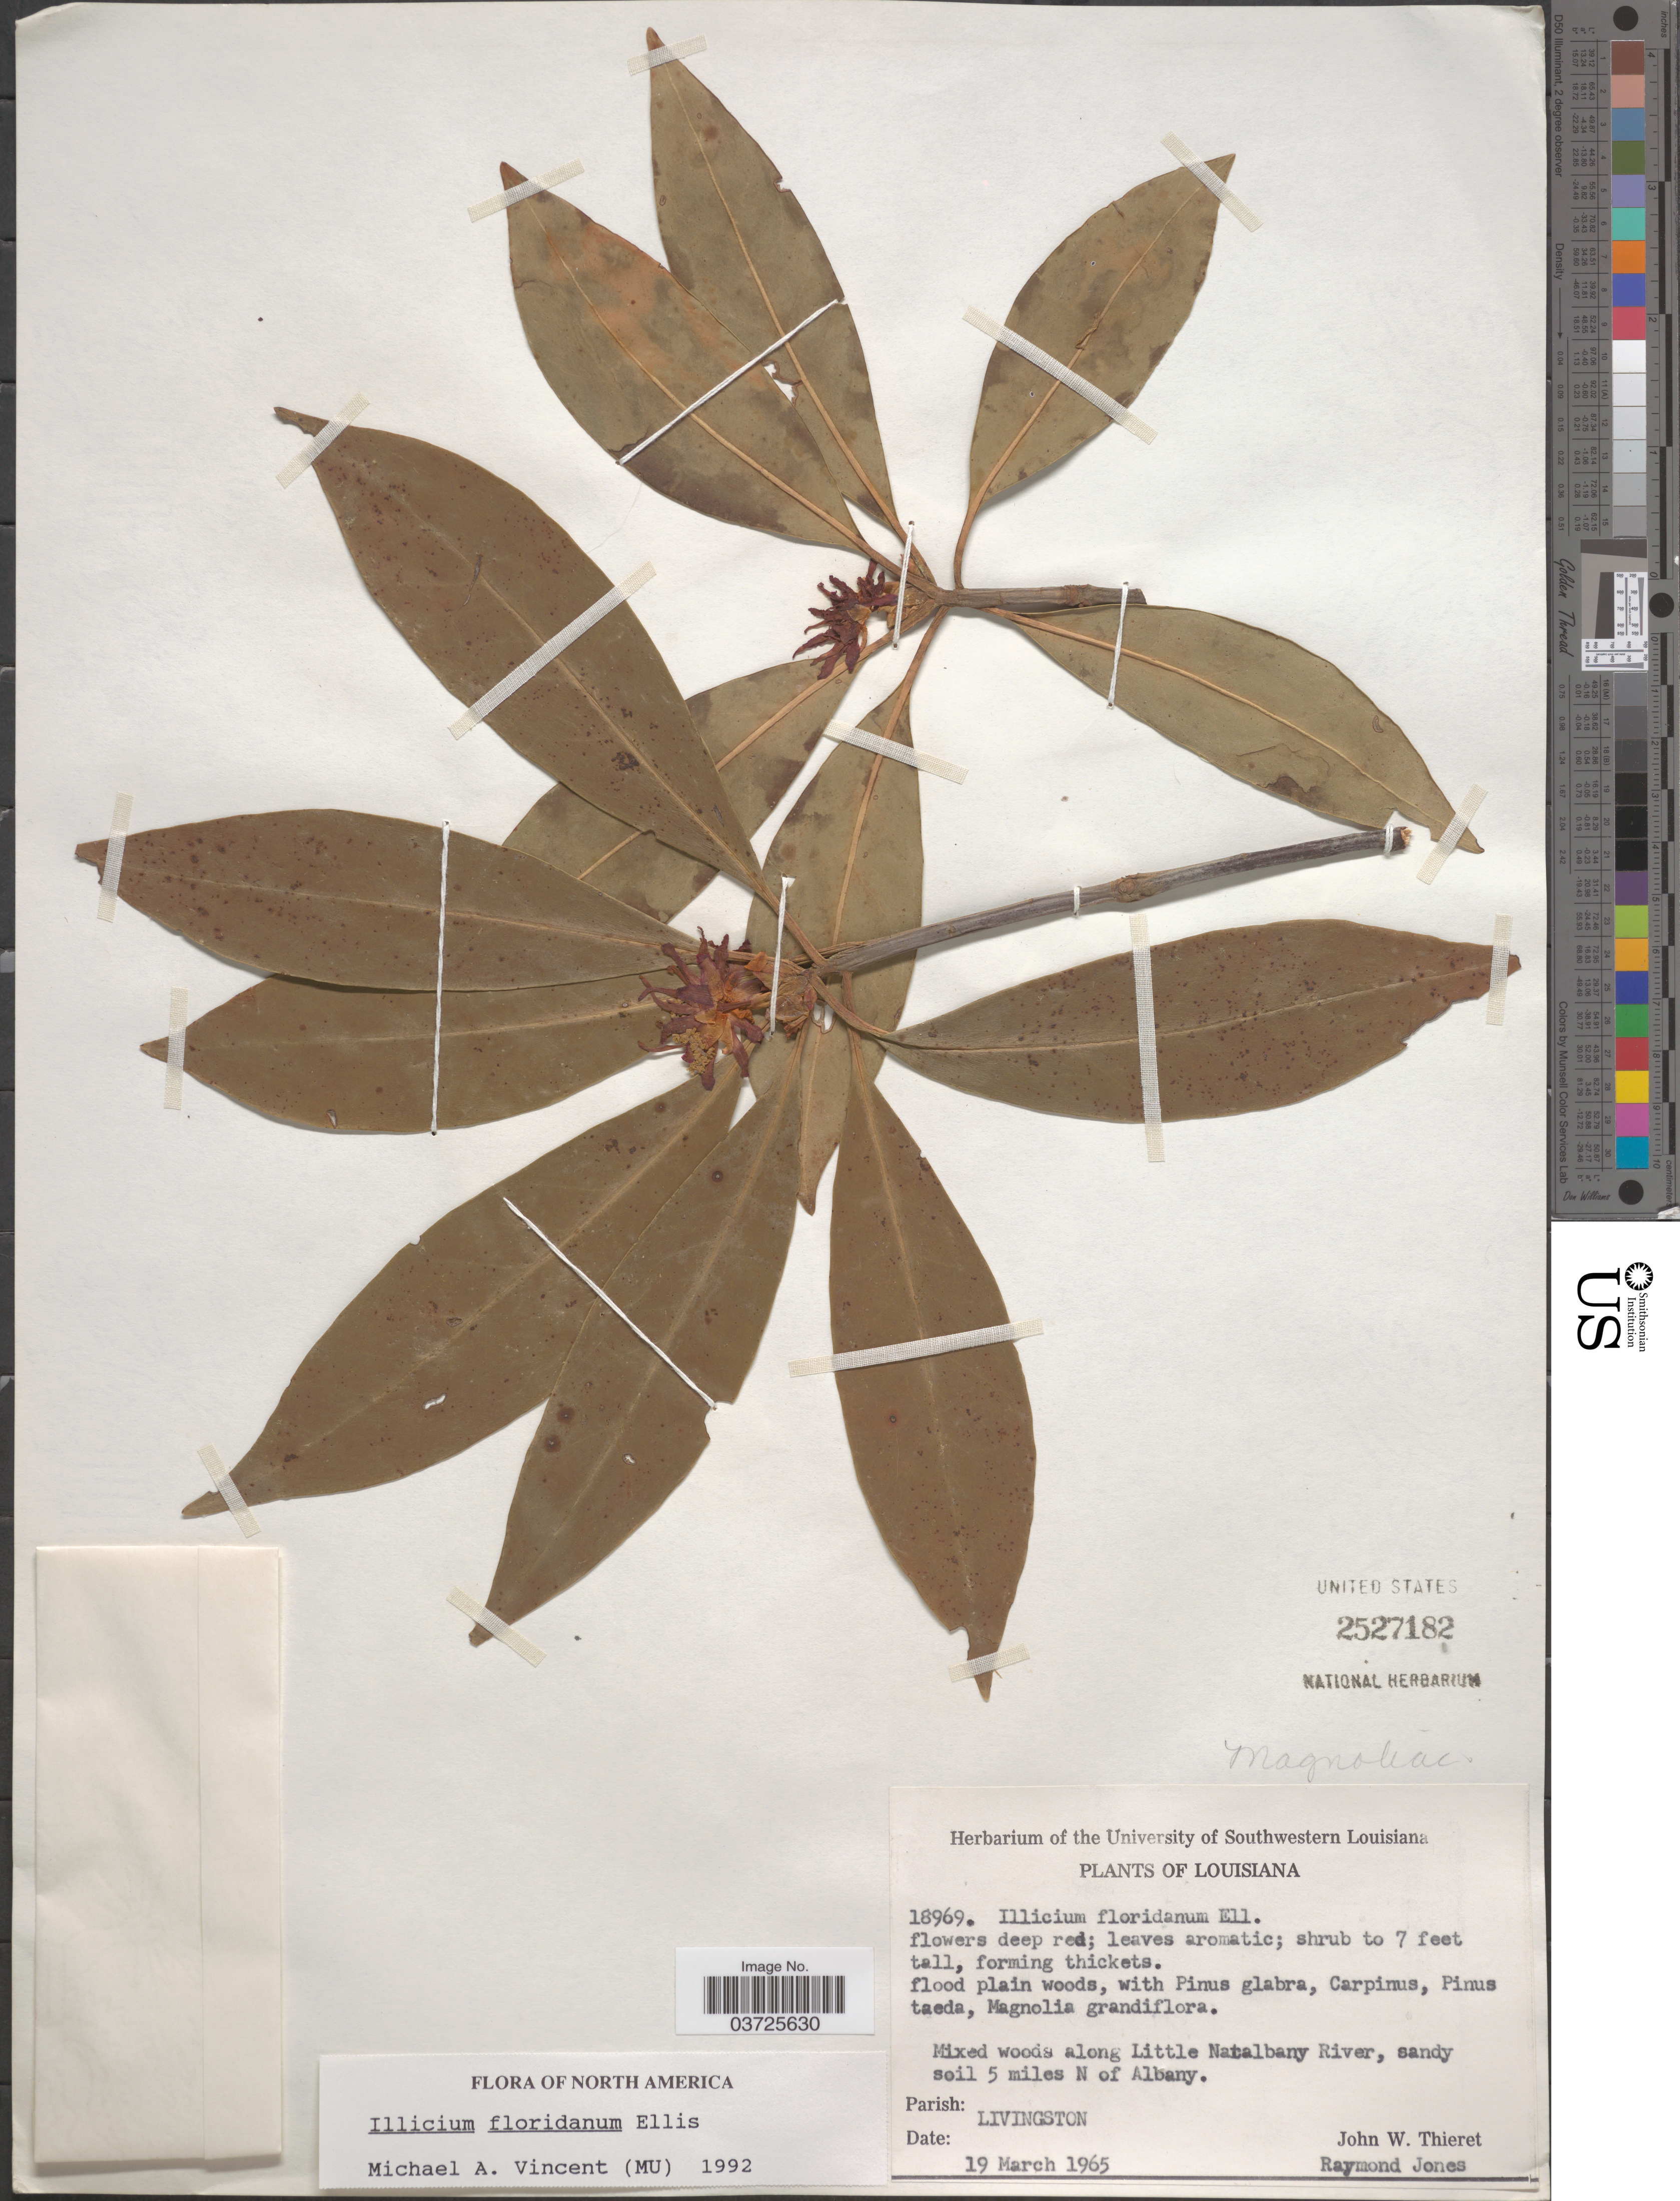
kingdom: Plantae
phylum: Tracheophyta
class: Magnoliopsida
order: Austrobaileyales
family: Schisandraceae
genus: Illicium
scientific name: Illicium floridanum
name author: J. Ellis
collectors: J. W. Thieret & R. Jones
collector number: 18969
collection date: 1965-03-19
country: United States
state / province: Louisiana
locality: Mixed woods along Little Natalbany River, sandy soil 5 miles N of Albany. Parish: Livingston.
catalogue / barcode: US 2527182